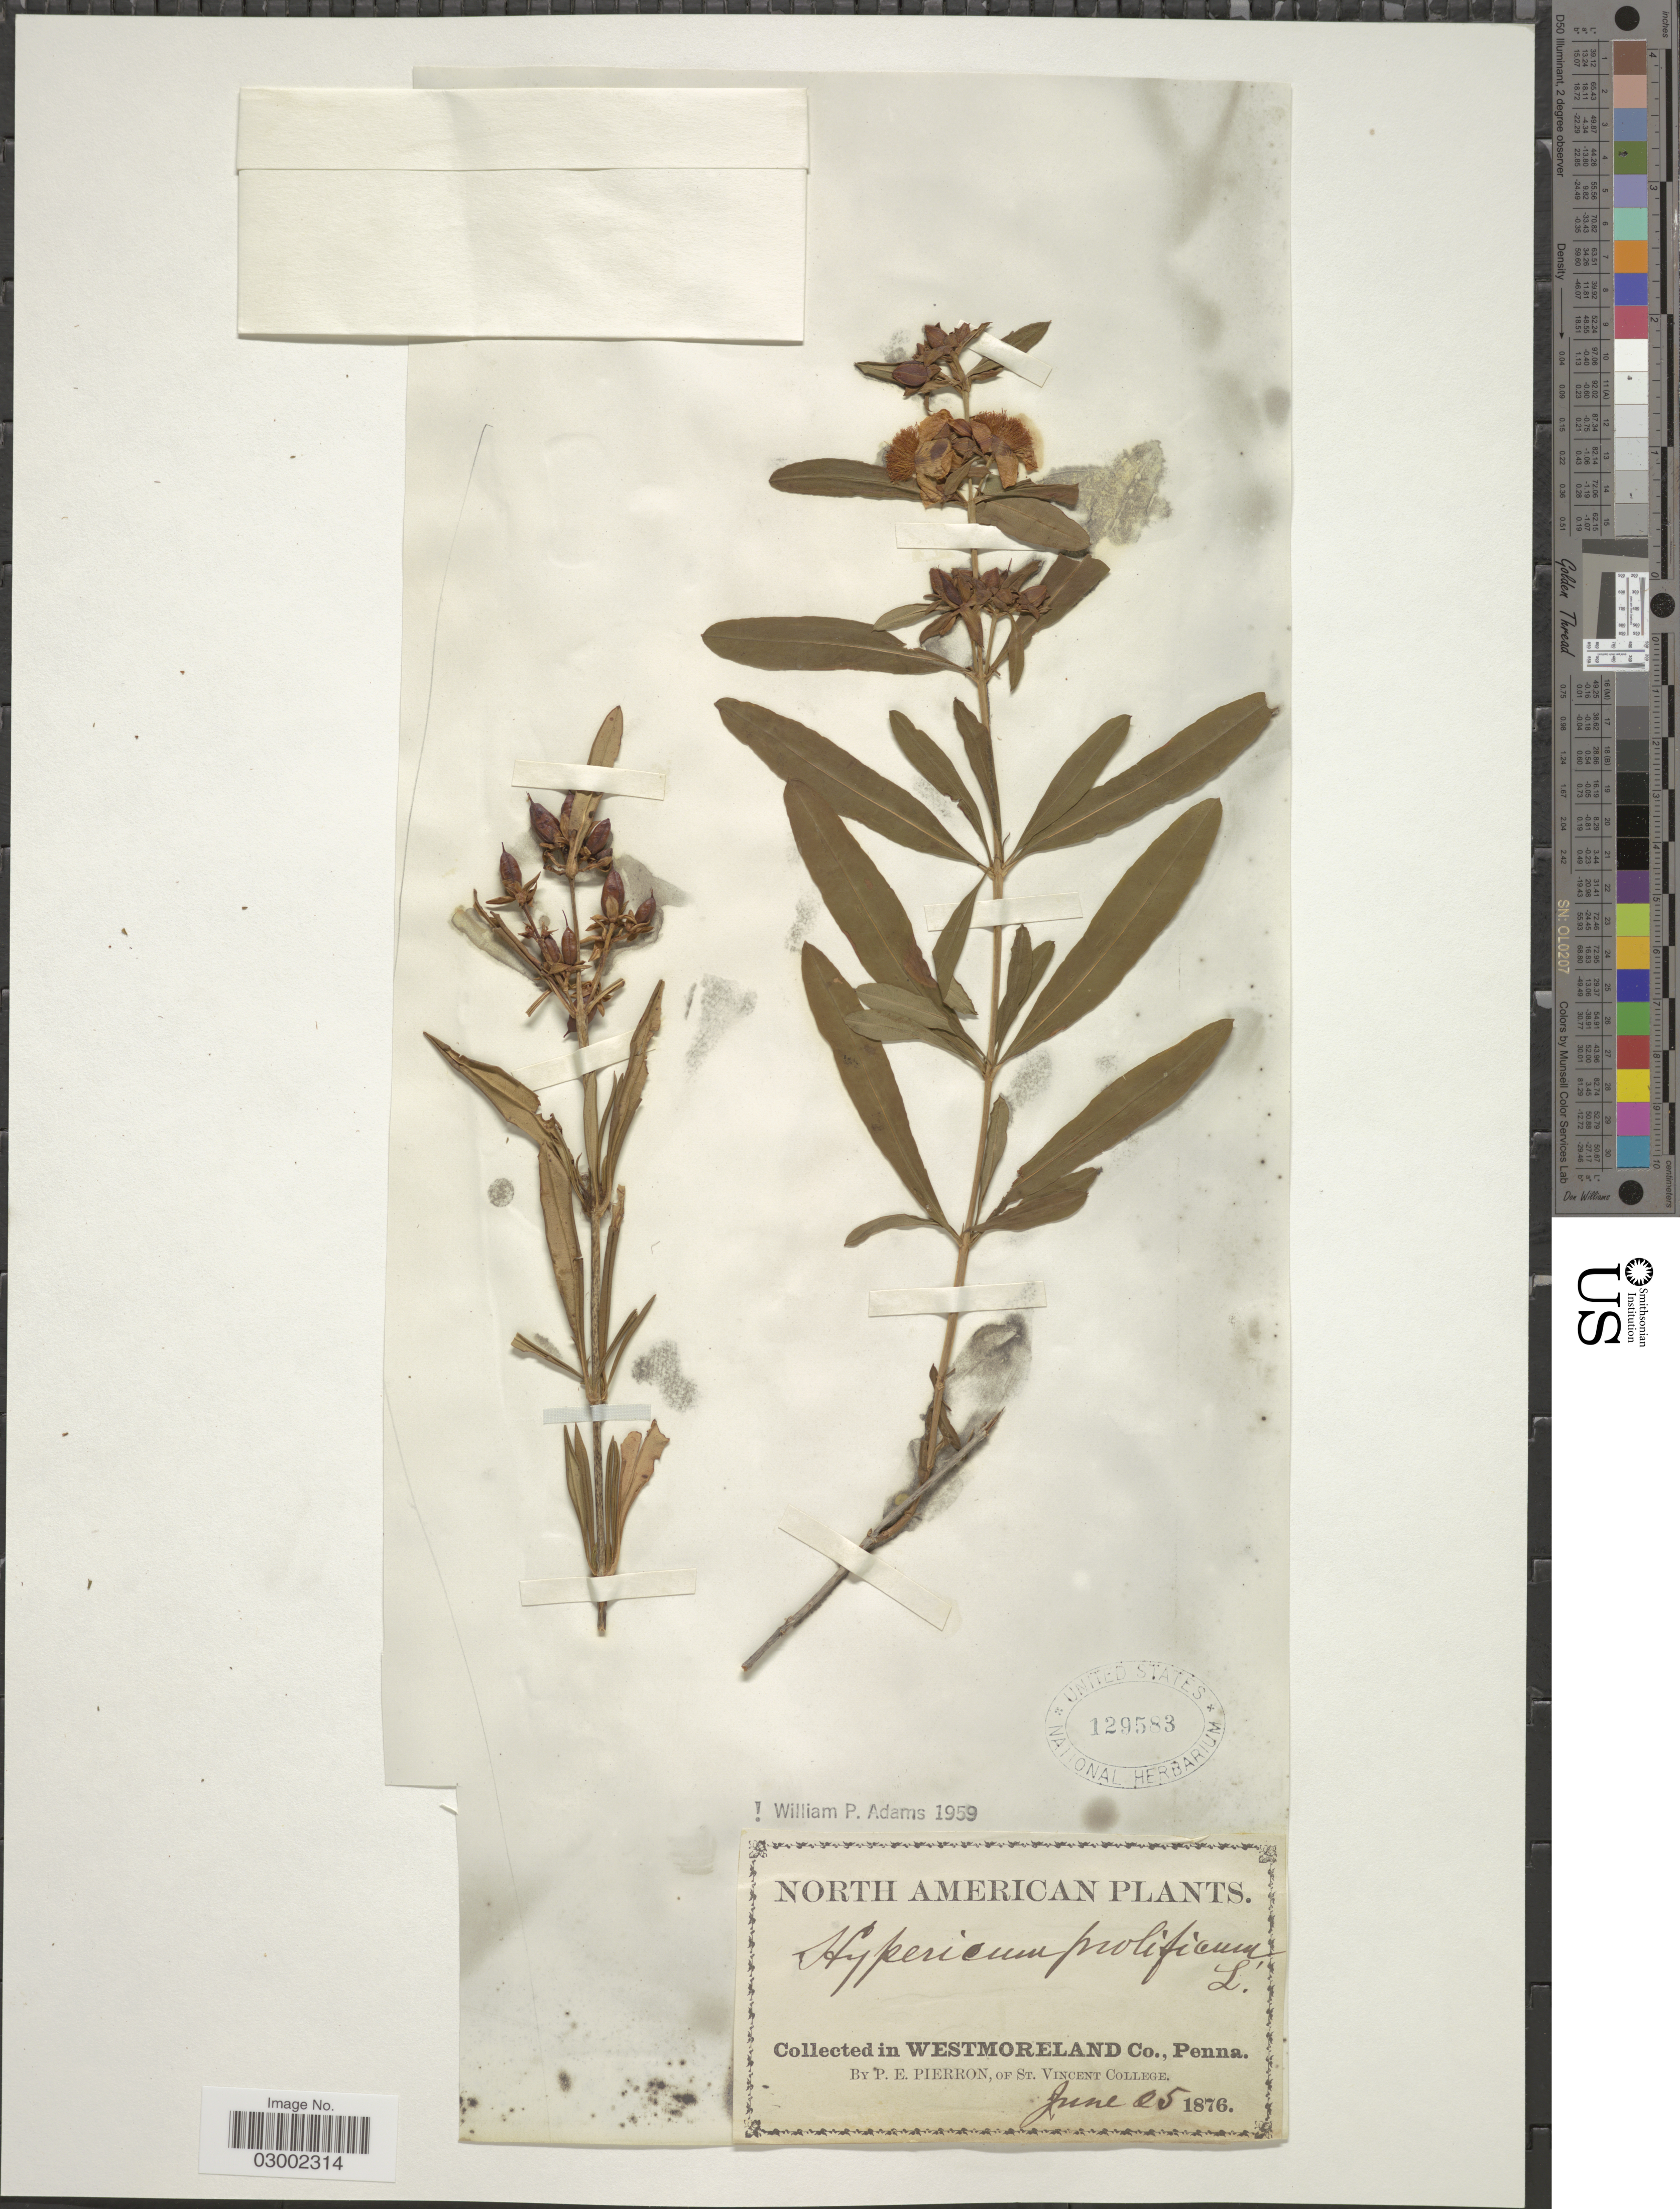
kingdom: Plantae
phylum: Tracheophyta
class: Magnoliopsida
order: Malpighiales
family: Hypericaceae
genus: Hypericum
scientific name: Hypericum prolificum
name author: L.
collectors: P. Pierron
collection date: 1876-06-25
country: United States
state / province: Pennsylvania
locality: In Westmoreland Co., Penna.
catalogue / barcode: US 129583